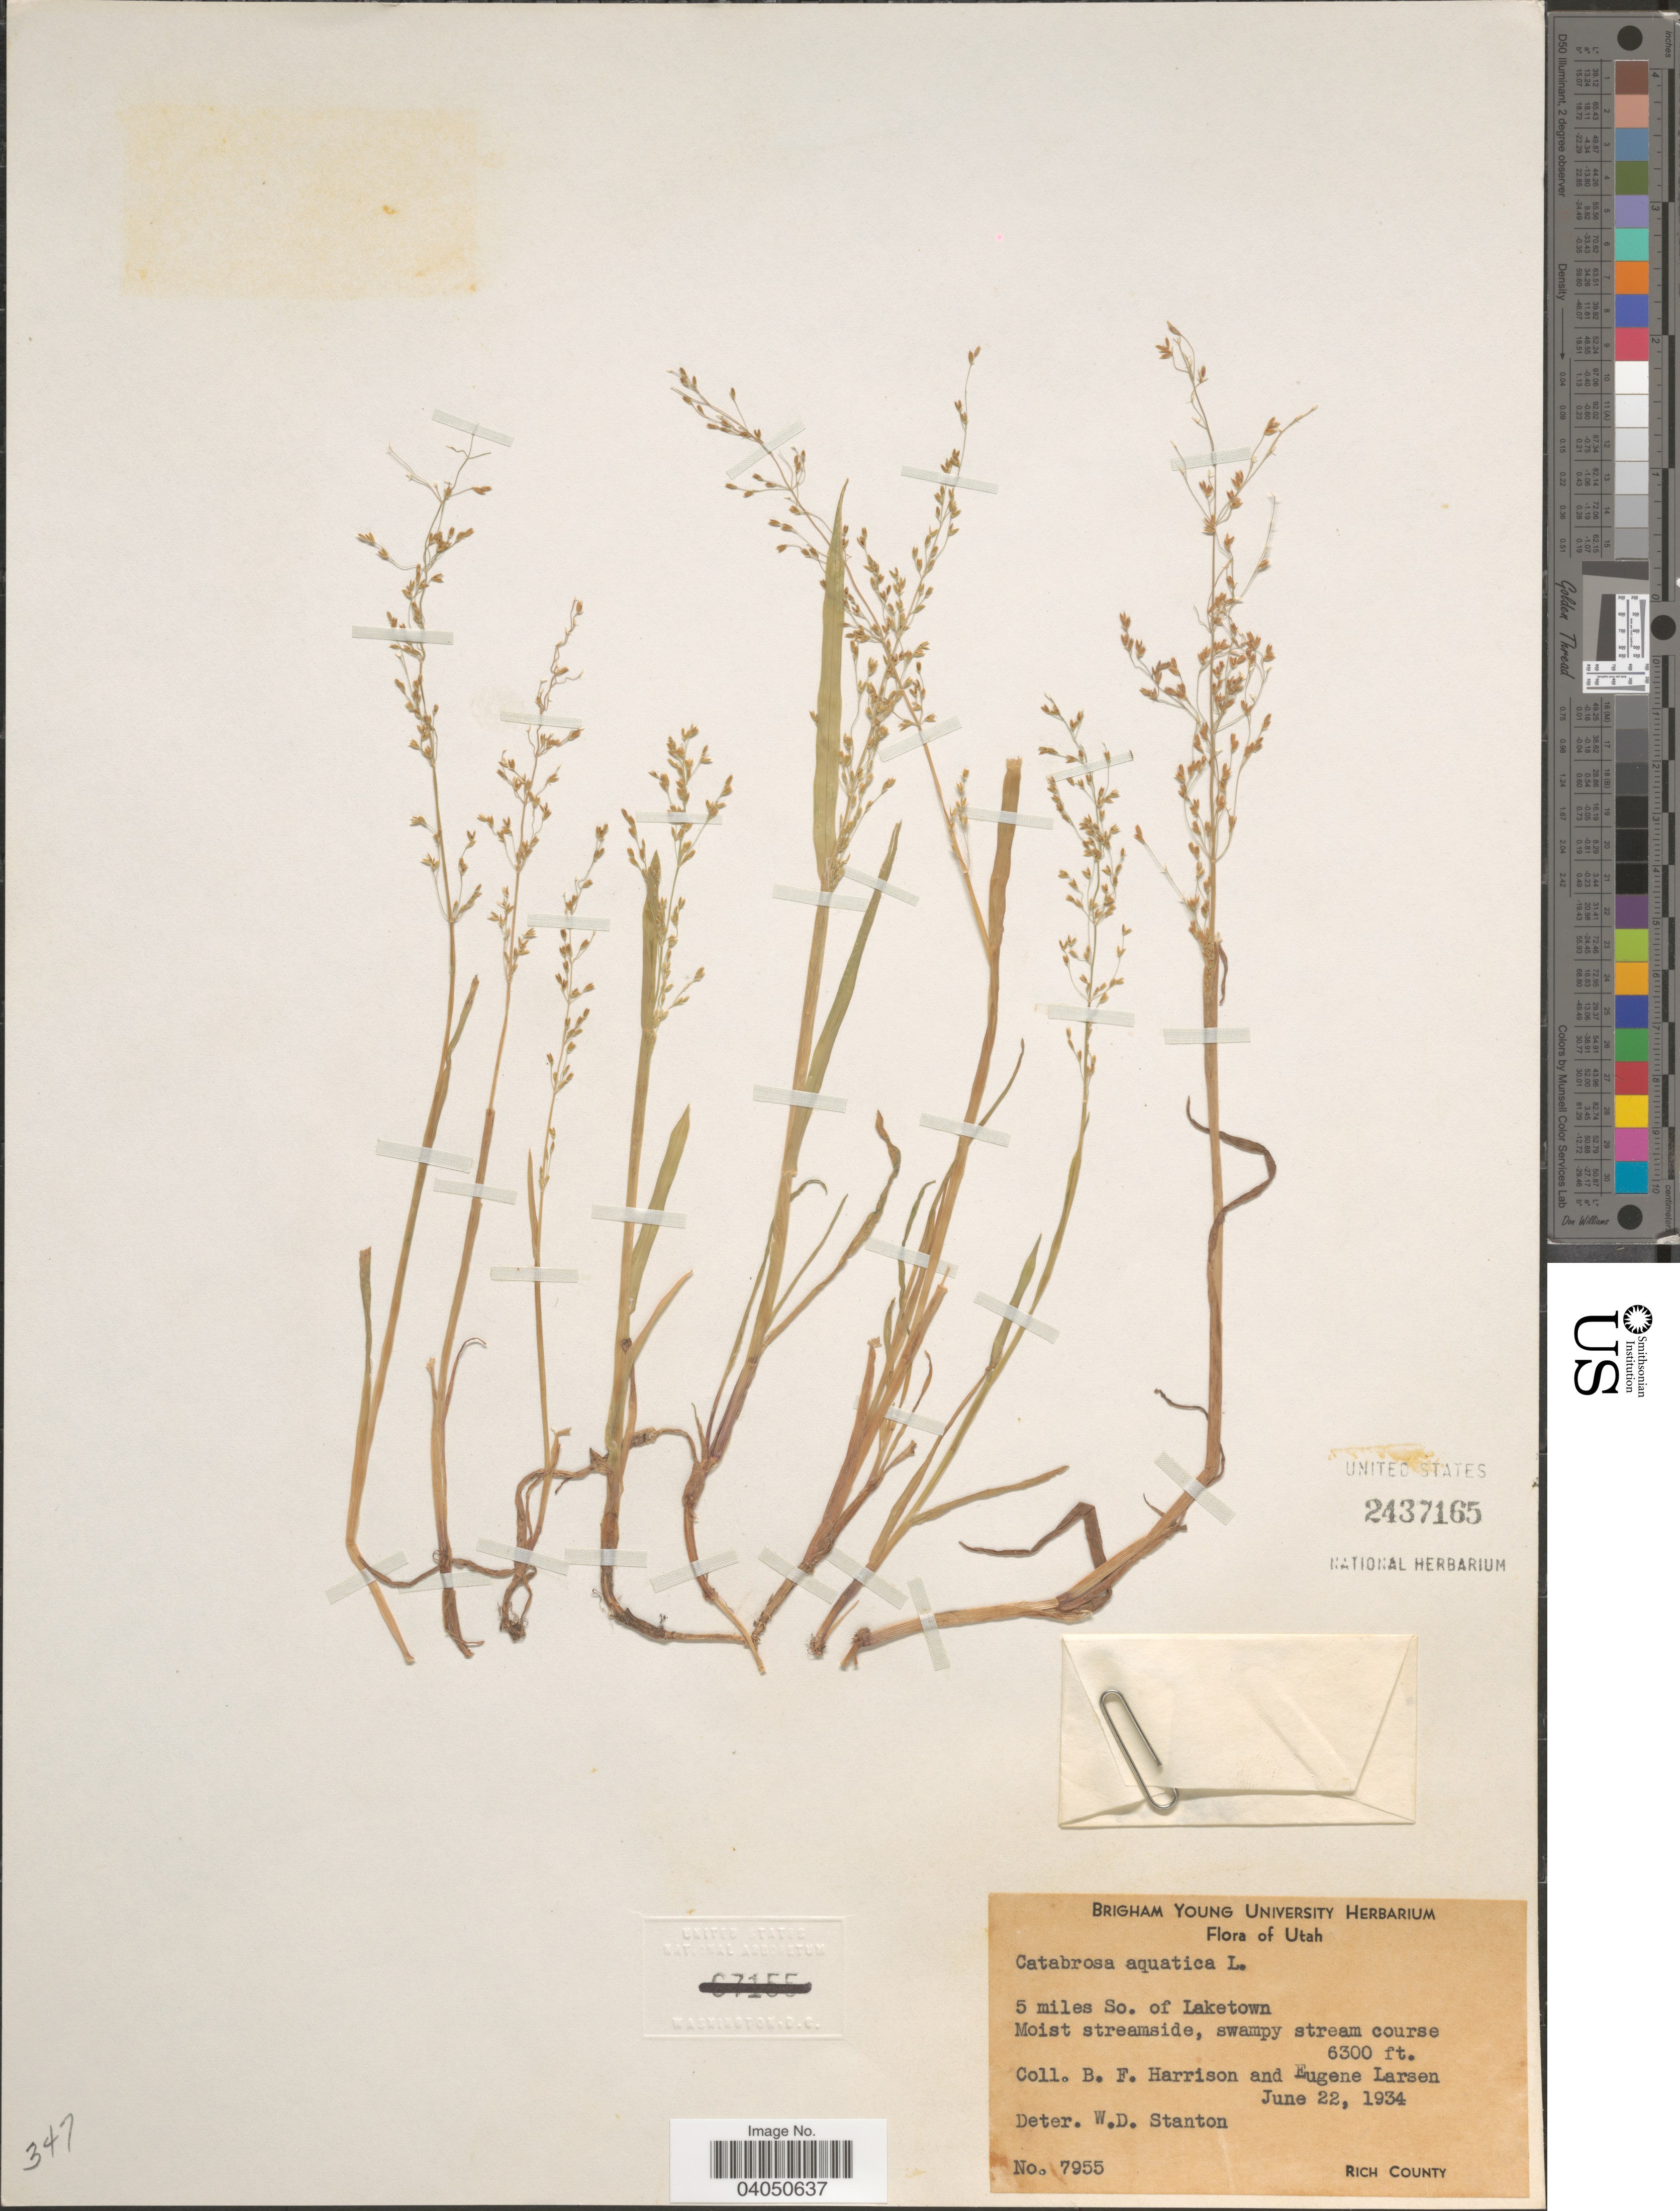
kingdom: Plantae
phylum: Tracheophyta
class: Liliopsida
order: Poales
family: Poaceae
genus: Catabrosa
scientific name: Catabrosa aquatica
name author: (L.) P. Beauv.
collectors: B. F. Harrison & E. Larsen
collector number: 7955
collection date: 1934-06-22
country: United States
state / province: Utah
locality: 5 miles So. of Laketown.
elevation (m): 1920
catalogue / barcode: US 2437165